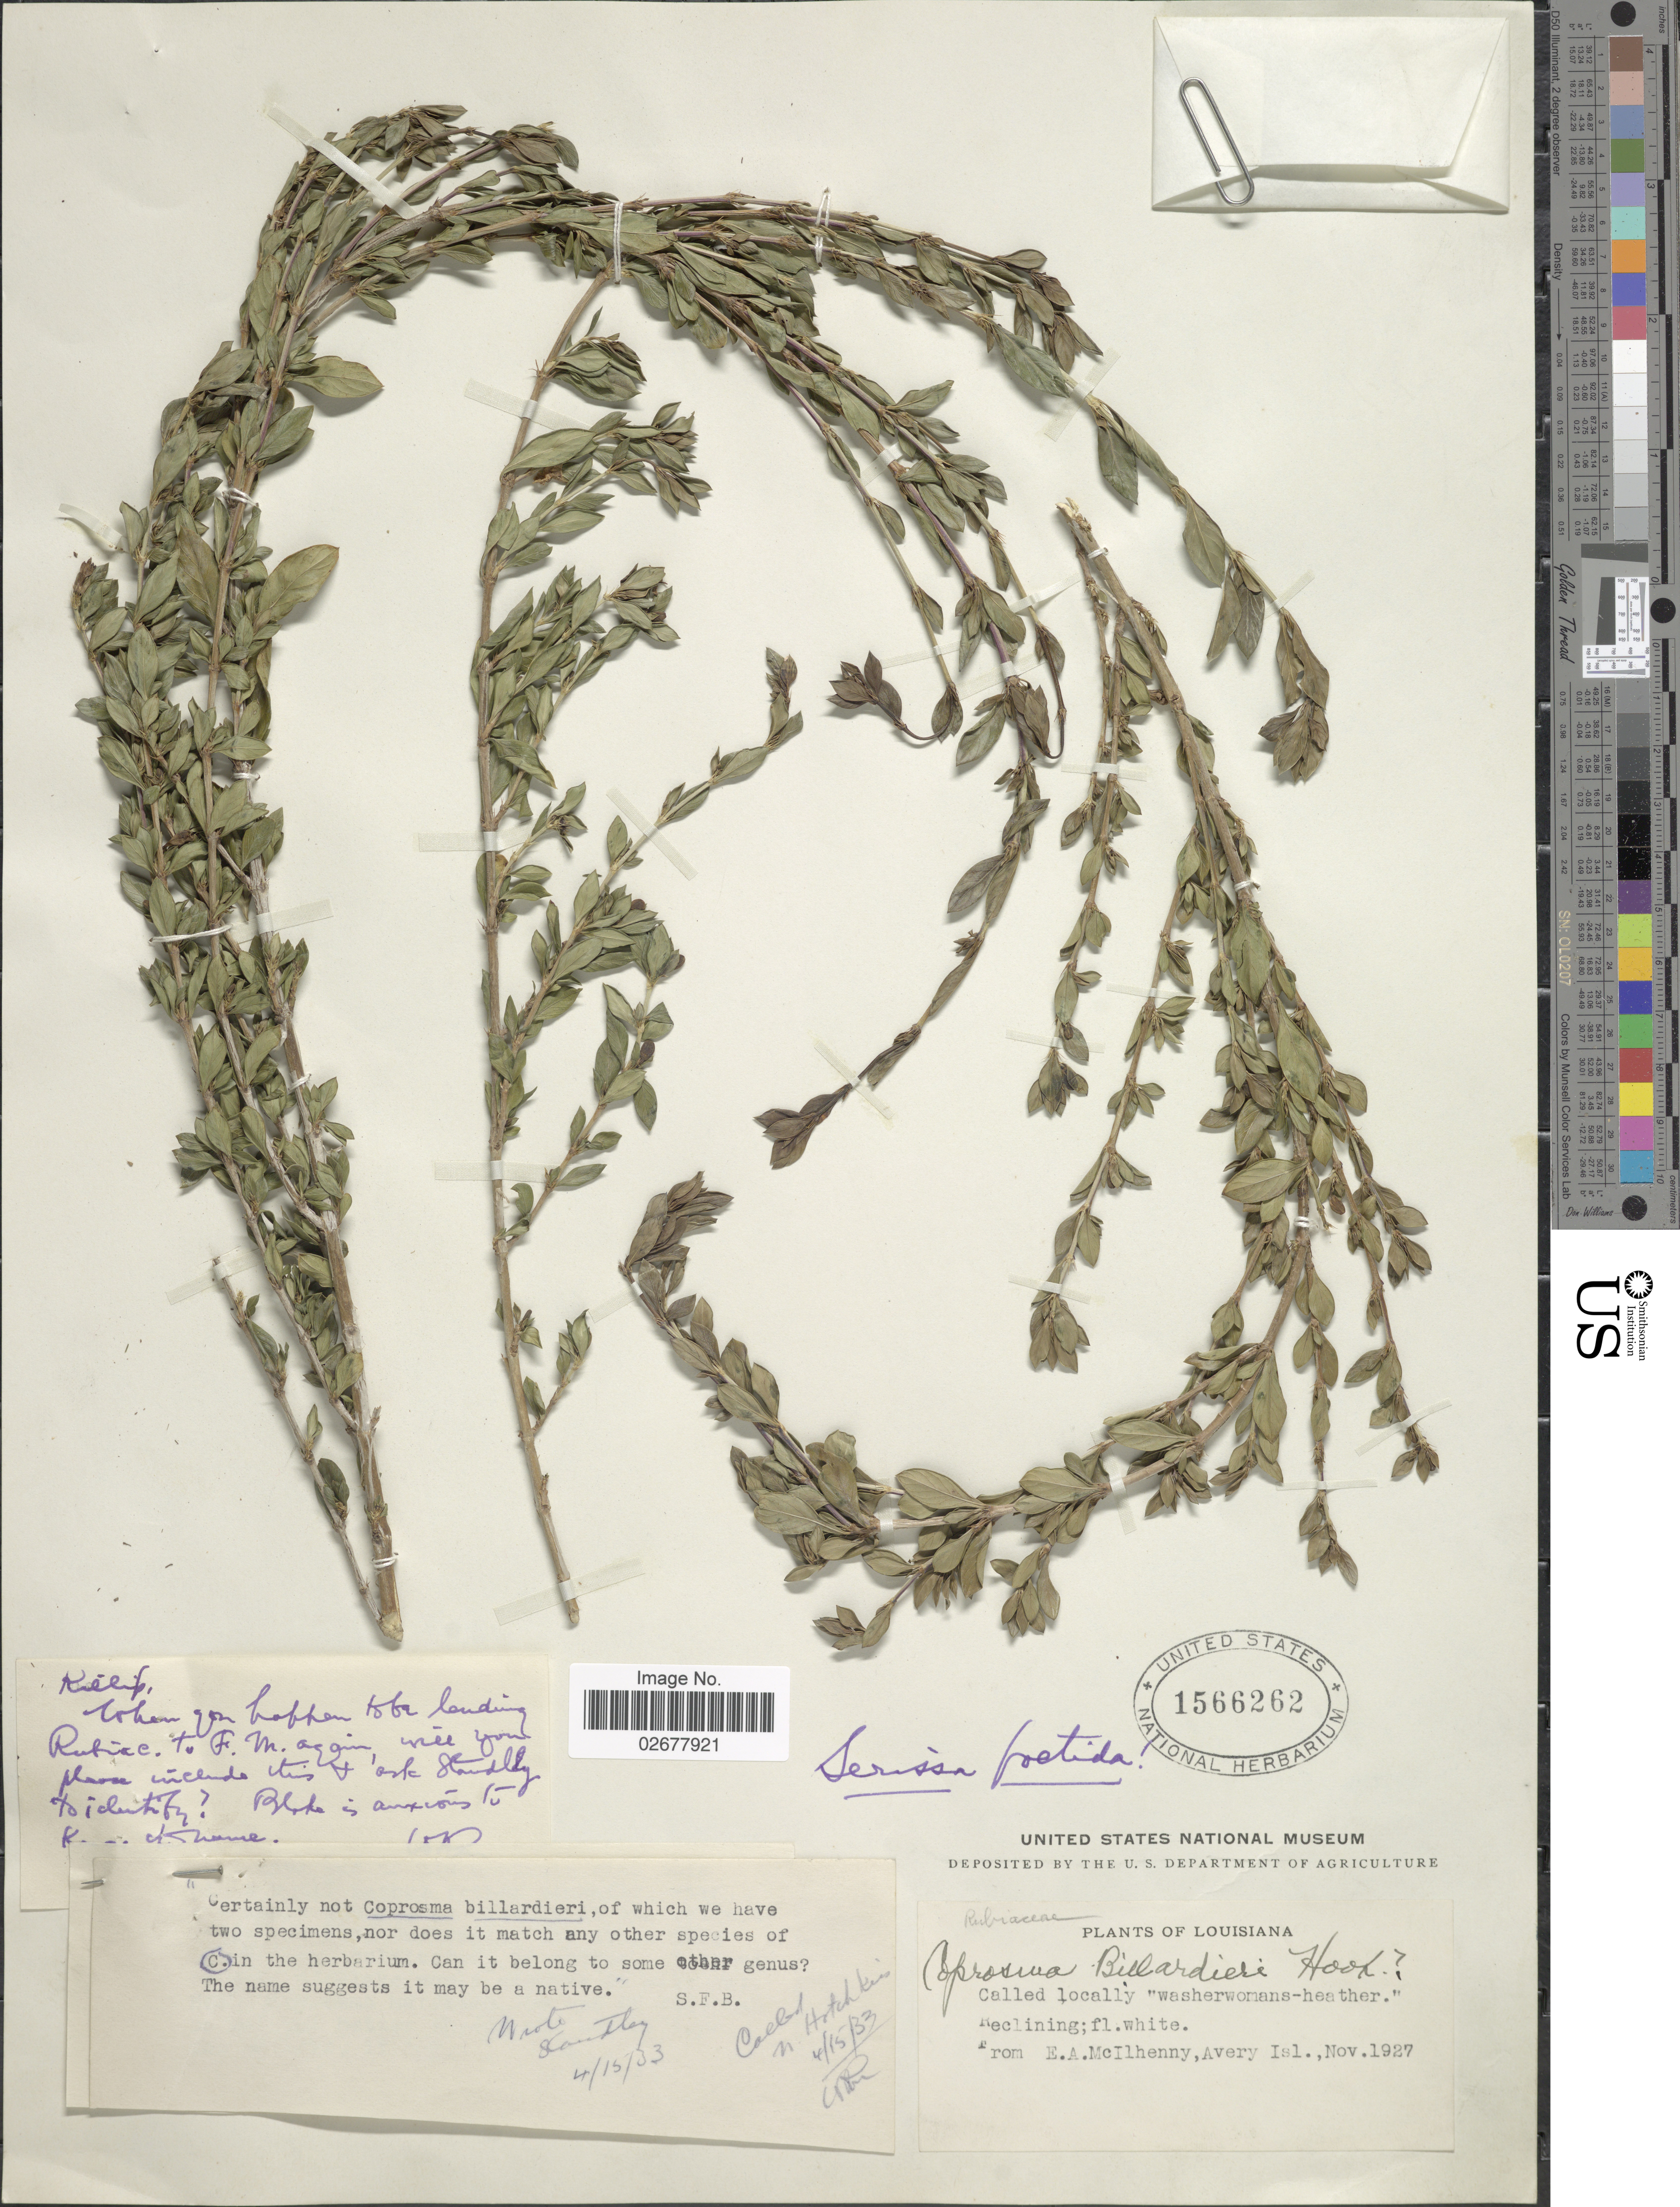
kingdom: Plantae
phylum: Tracheophyta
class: Magnoliopsida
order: Gentianales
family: Rubiaceae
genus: Serissa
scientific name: Serissa foetida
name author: (L. f.) Poir. ex Lam.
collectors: E. McIlhenny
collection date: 1927-11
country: United States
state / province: Louisiana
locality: Avery Isl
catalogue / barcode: US 1566262